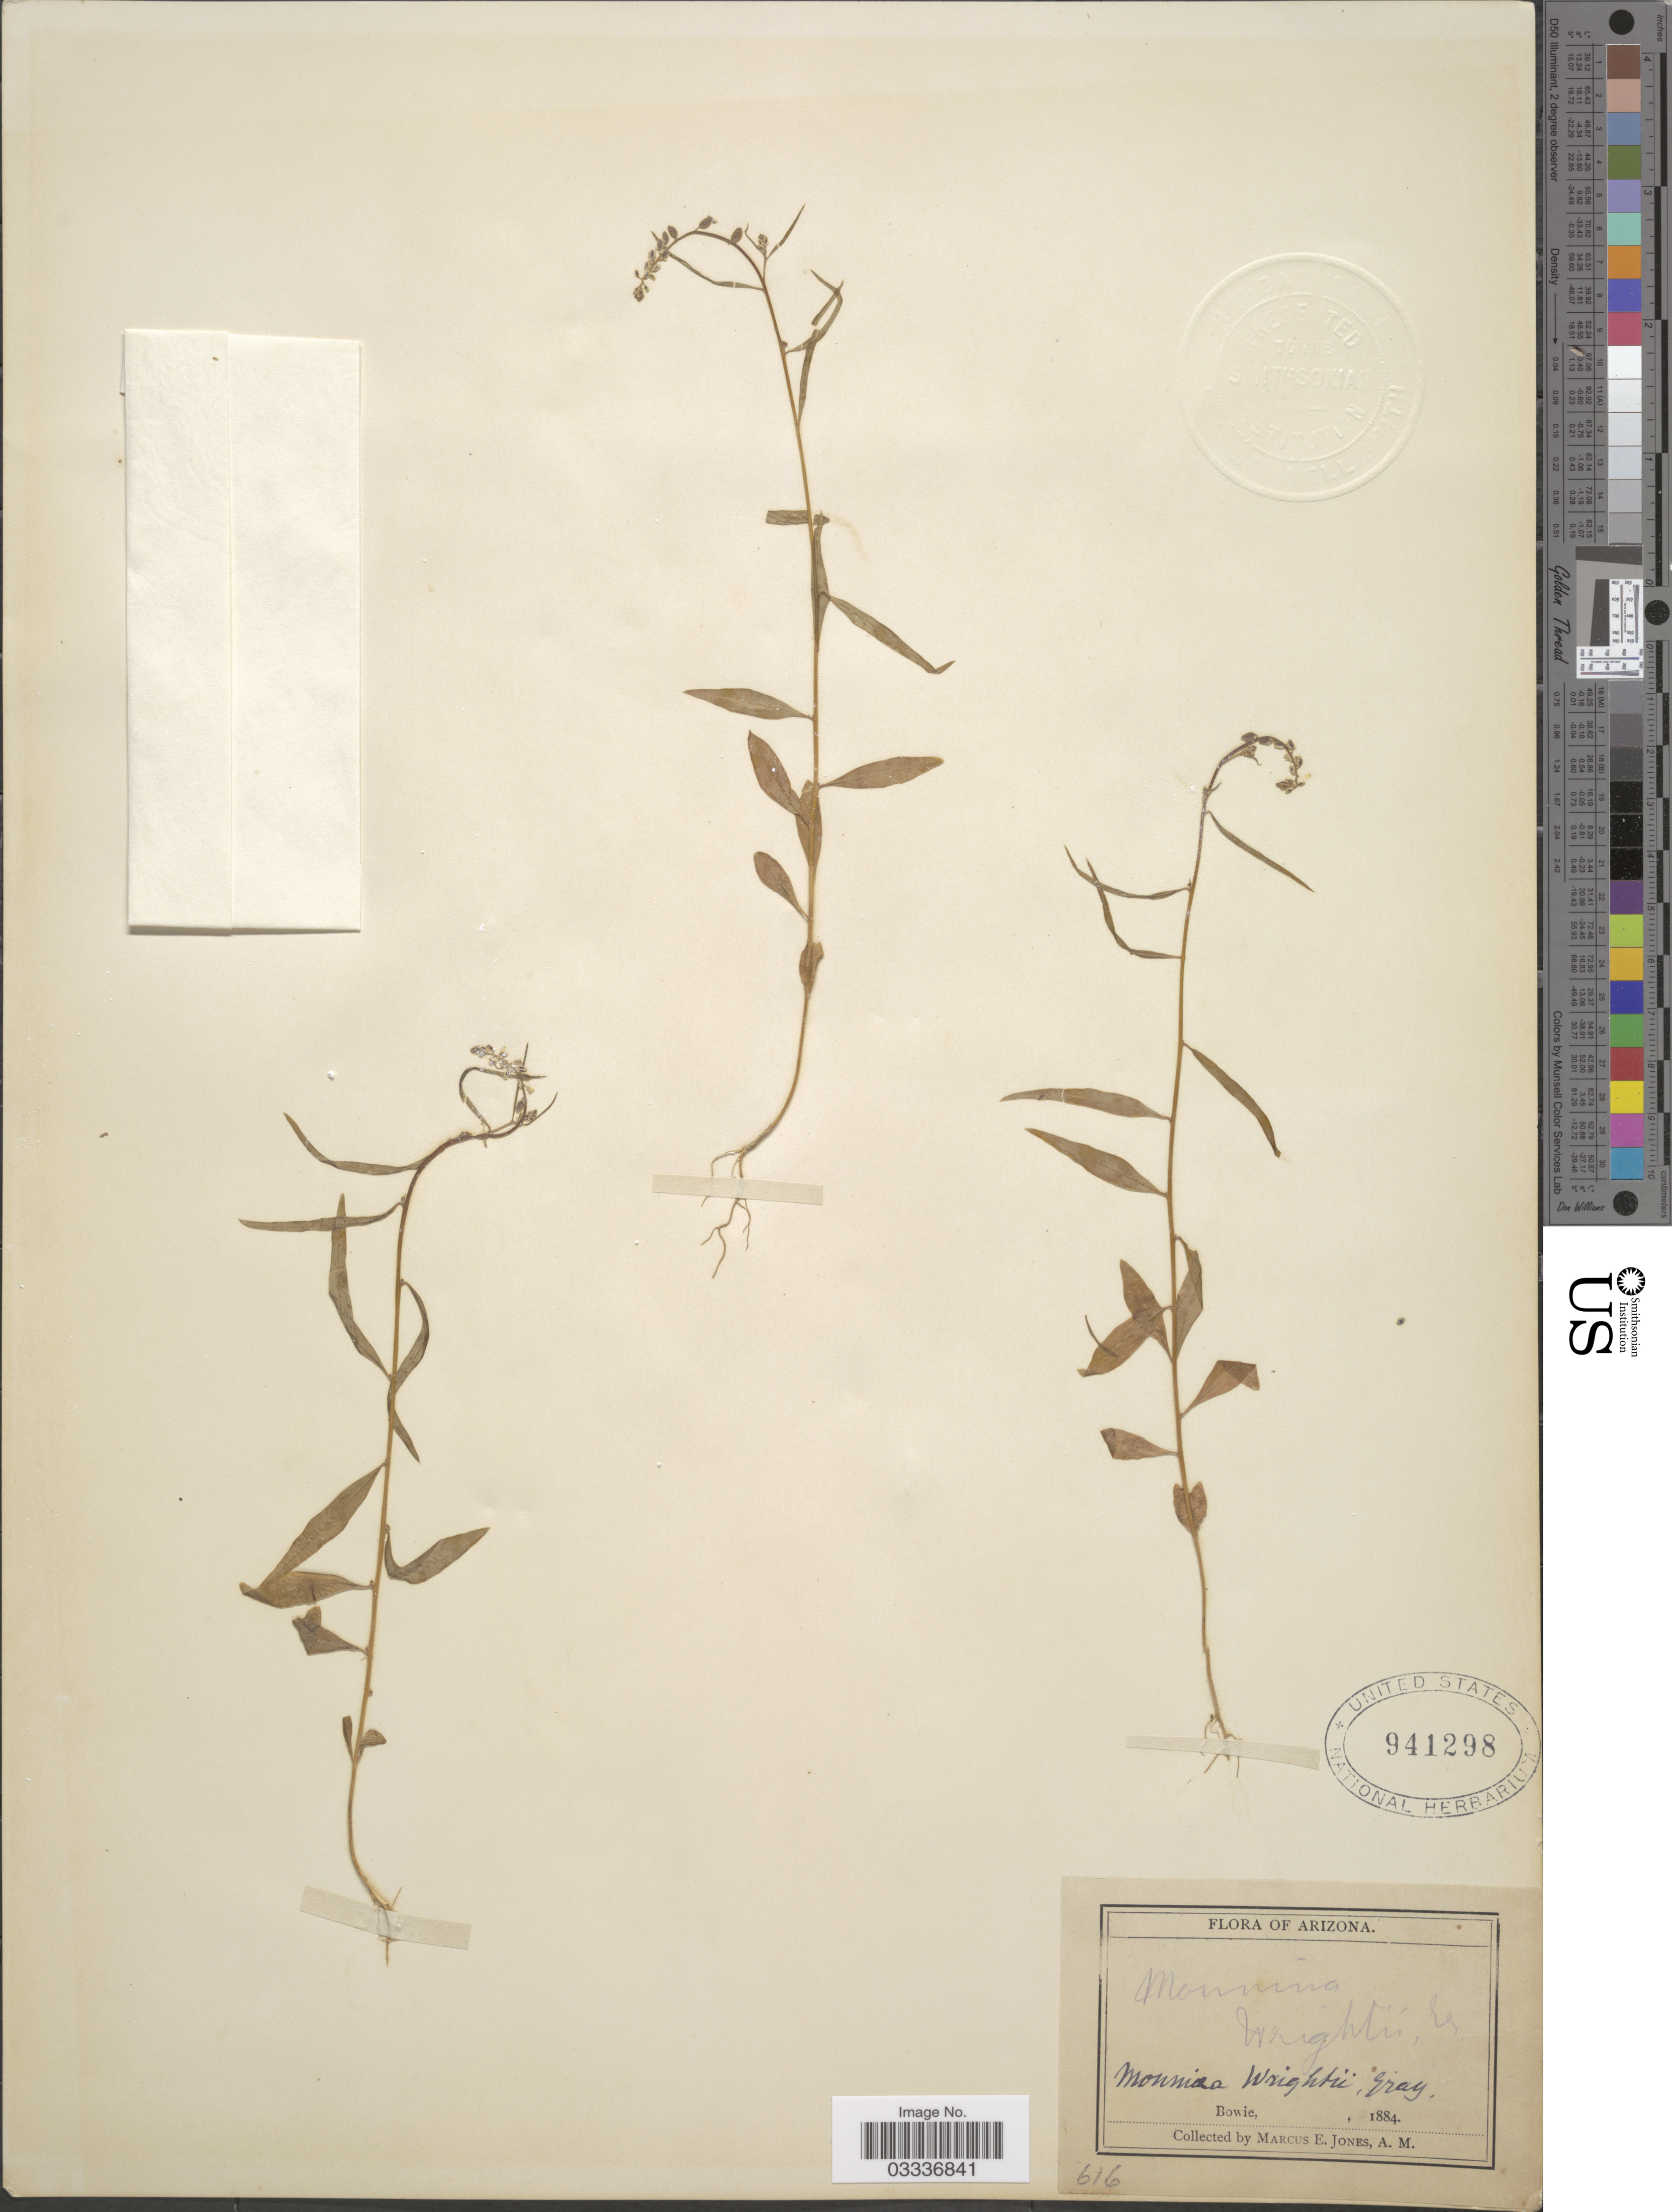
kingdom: Plantae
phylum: Tracheophyta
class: Magnoliopsida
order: Fabales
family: Polygalaceae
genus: Monnina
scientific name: Monnina wrightii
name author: A. Gray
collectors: M. E. Jones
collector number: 616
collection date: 1884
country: United States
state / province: Arizona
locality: Bowie.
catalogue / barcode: US 941298